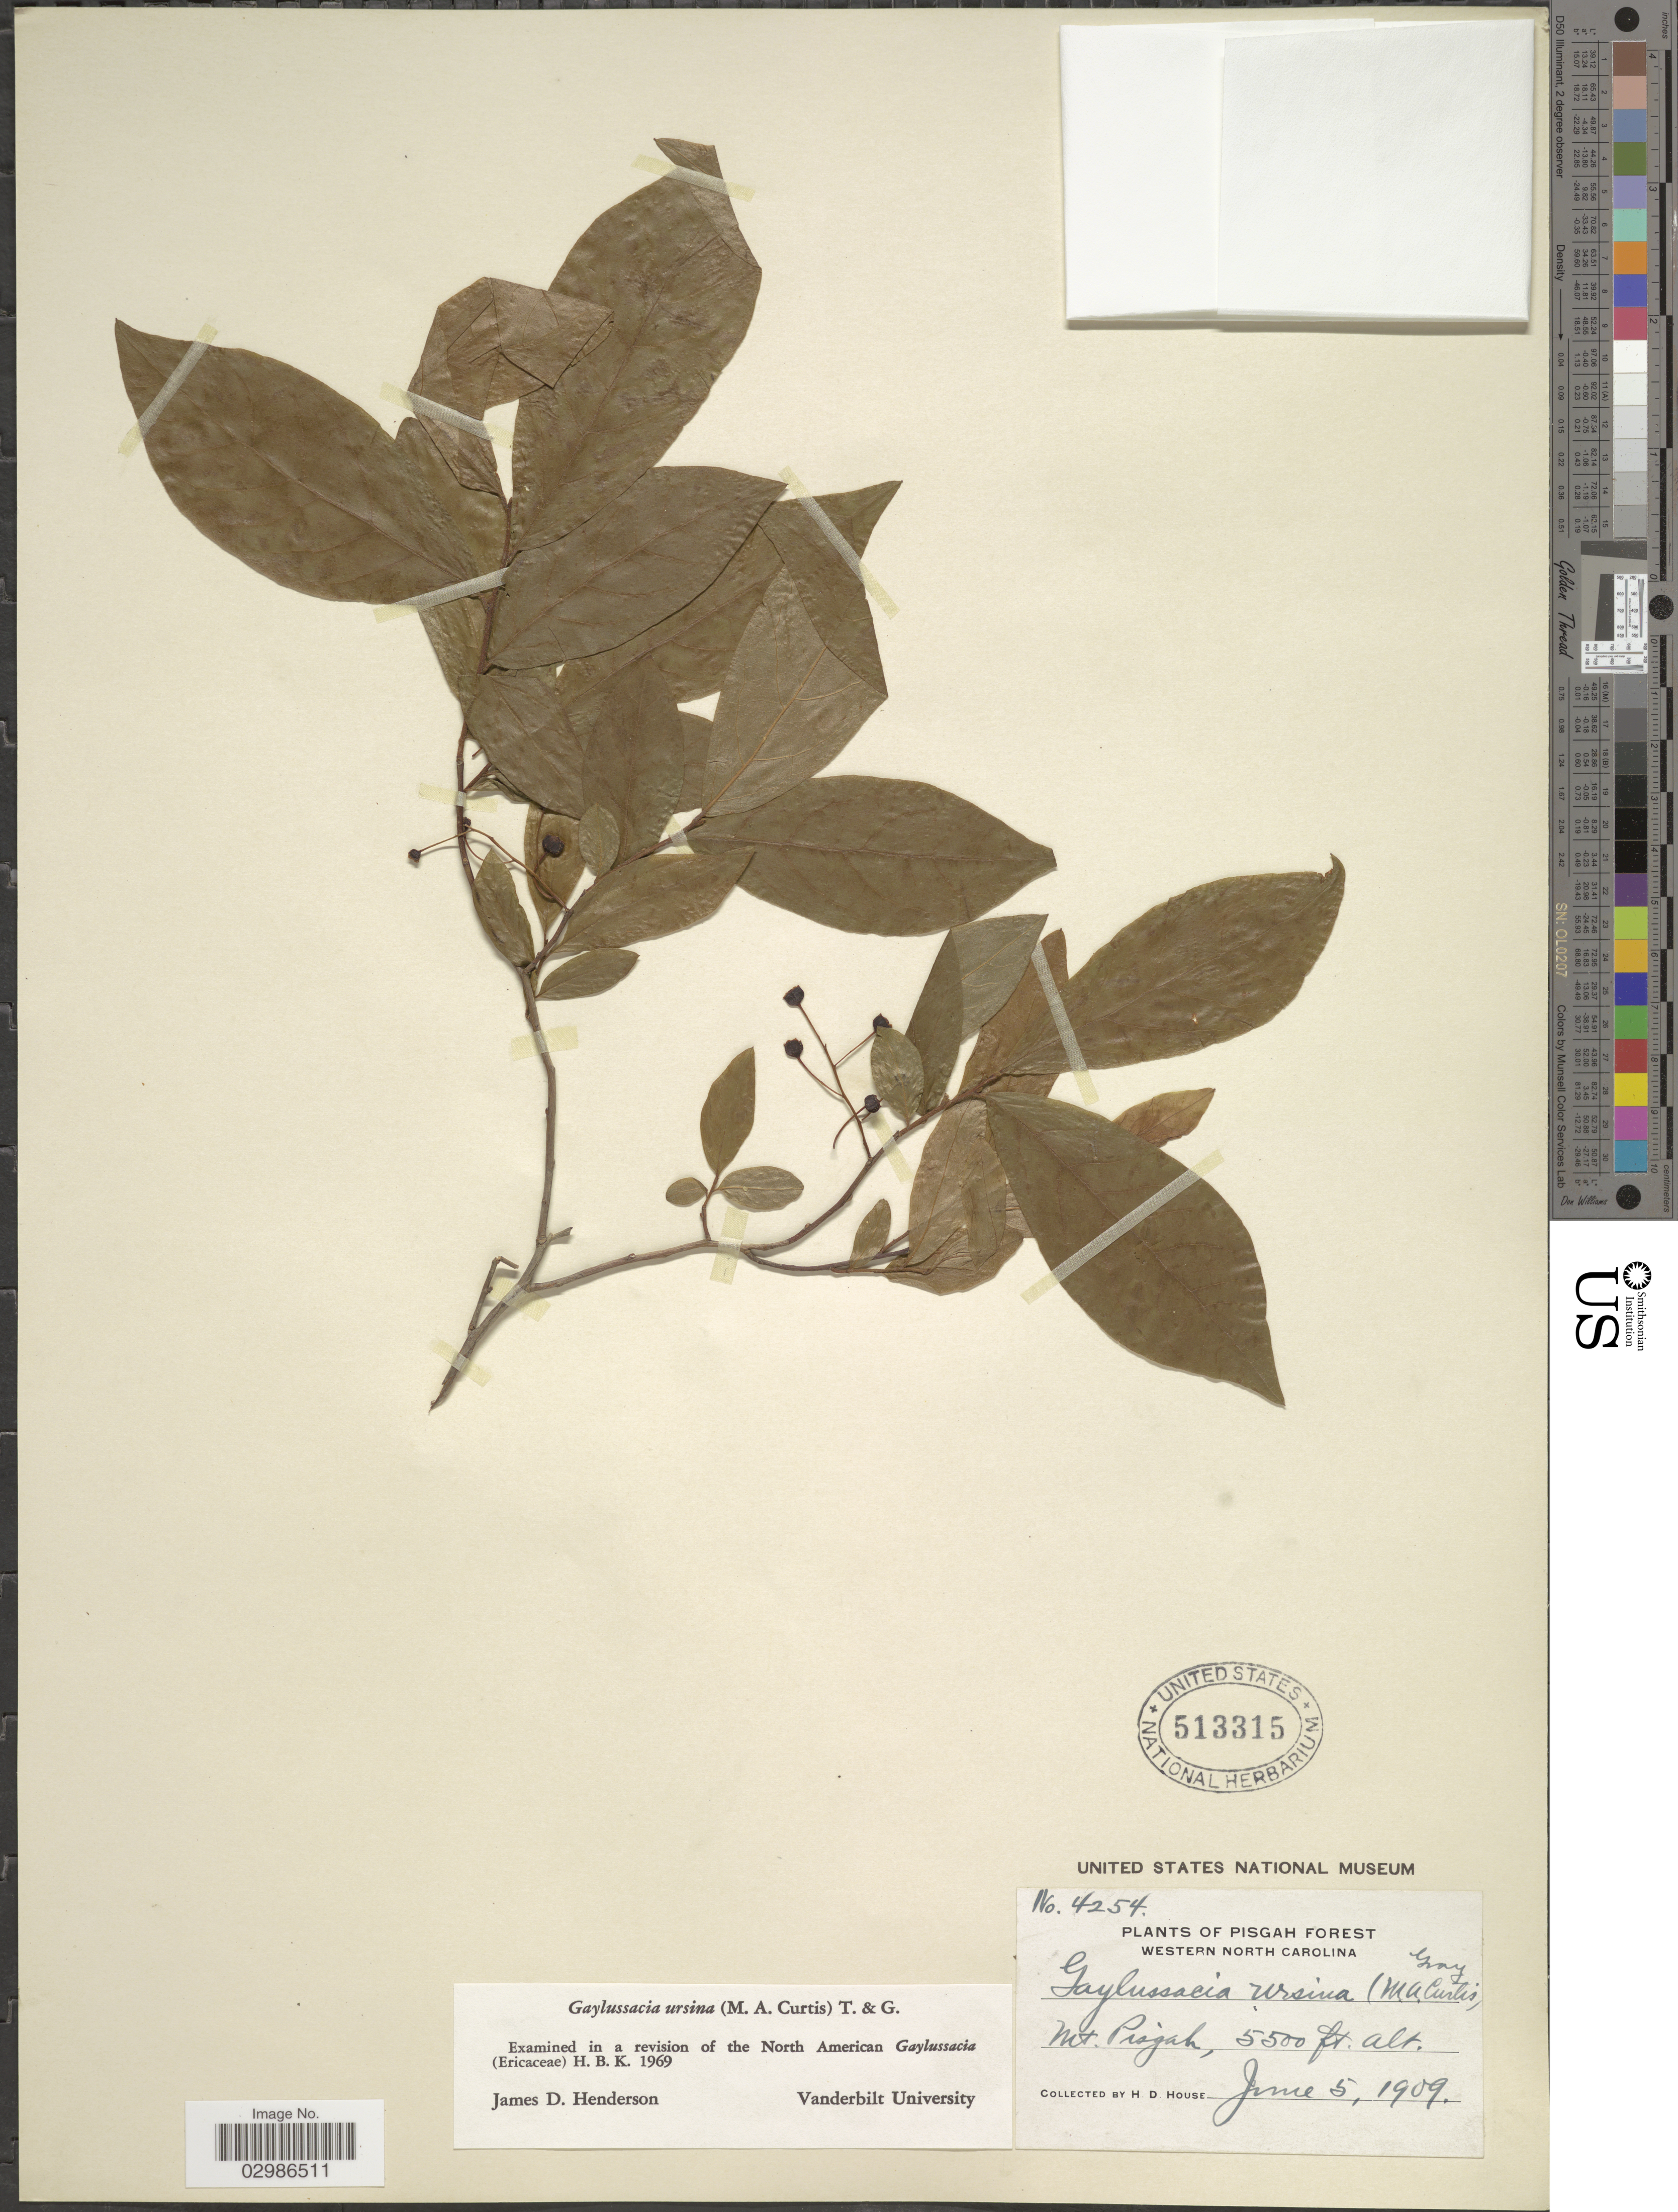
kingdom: Plantae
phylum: Tracheophyta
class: Magnoliopsida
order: Ericales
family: Ericaceae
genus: Gaylussacia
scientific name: Gaylussacia ursina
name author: (M.A. Curtis) Torr. & A. Gray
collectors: H. D. House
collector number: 4254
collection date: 1909-06-05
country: United States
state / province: North Carolina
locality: Pisgah Forest. Western North Carolina. Mt. Pisgah.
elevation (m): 1676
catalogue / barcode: US 513315